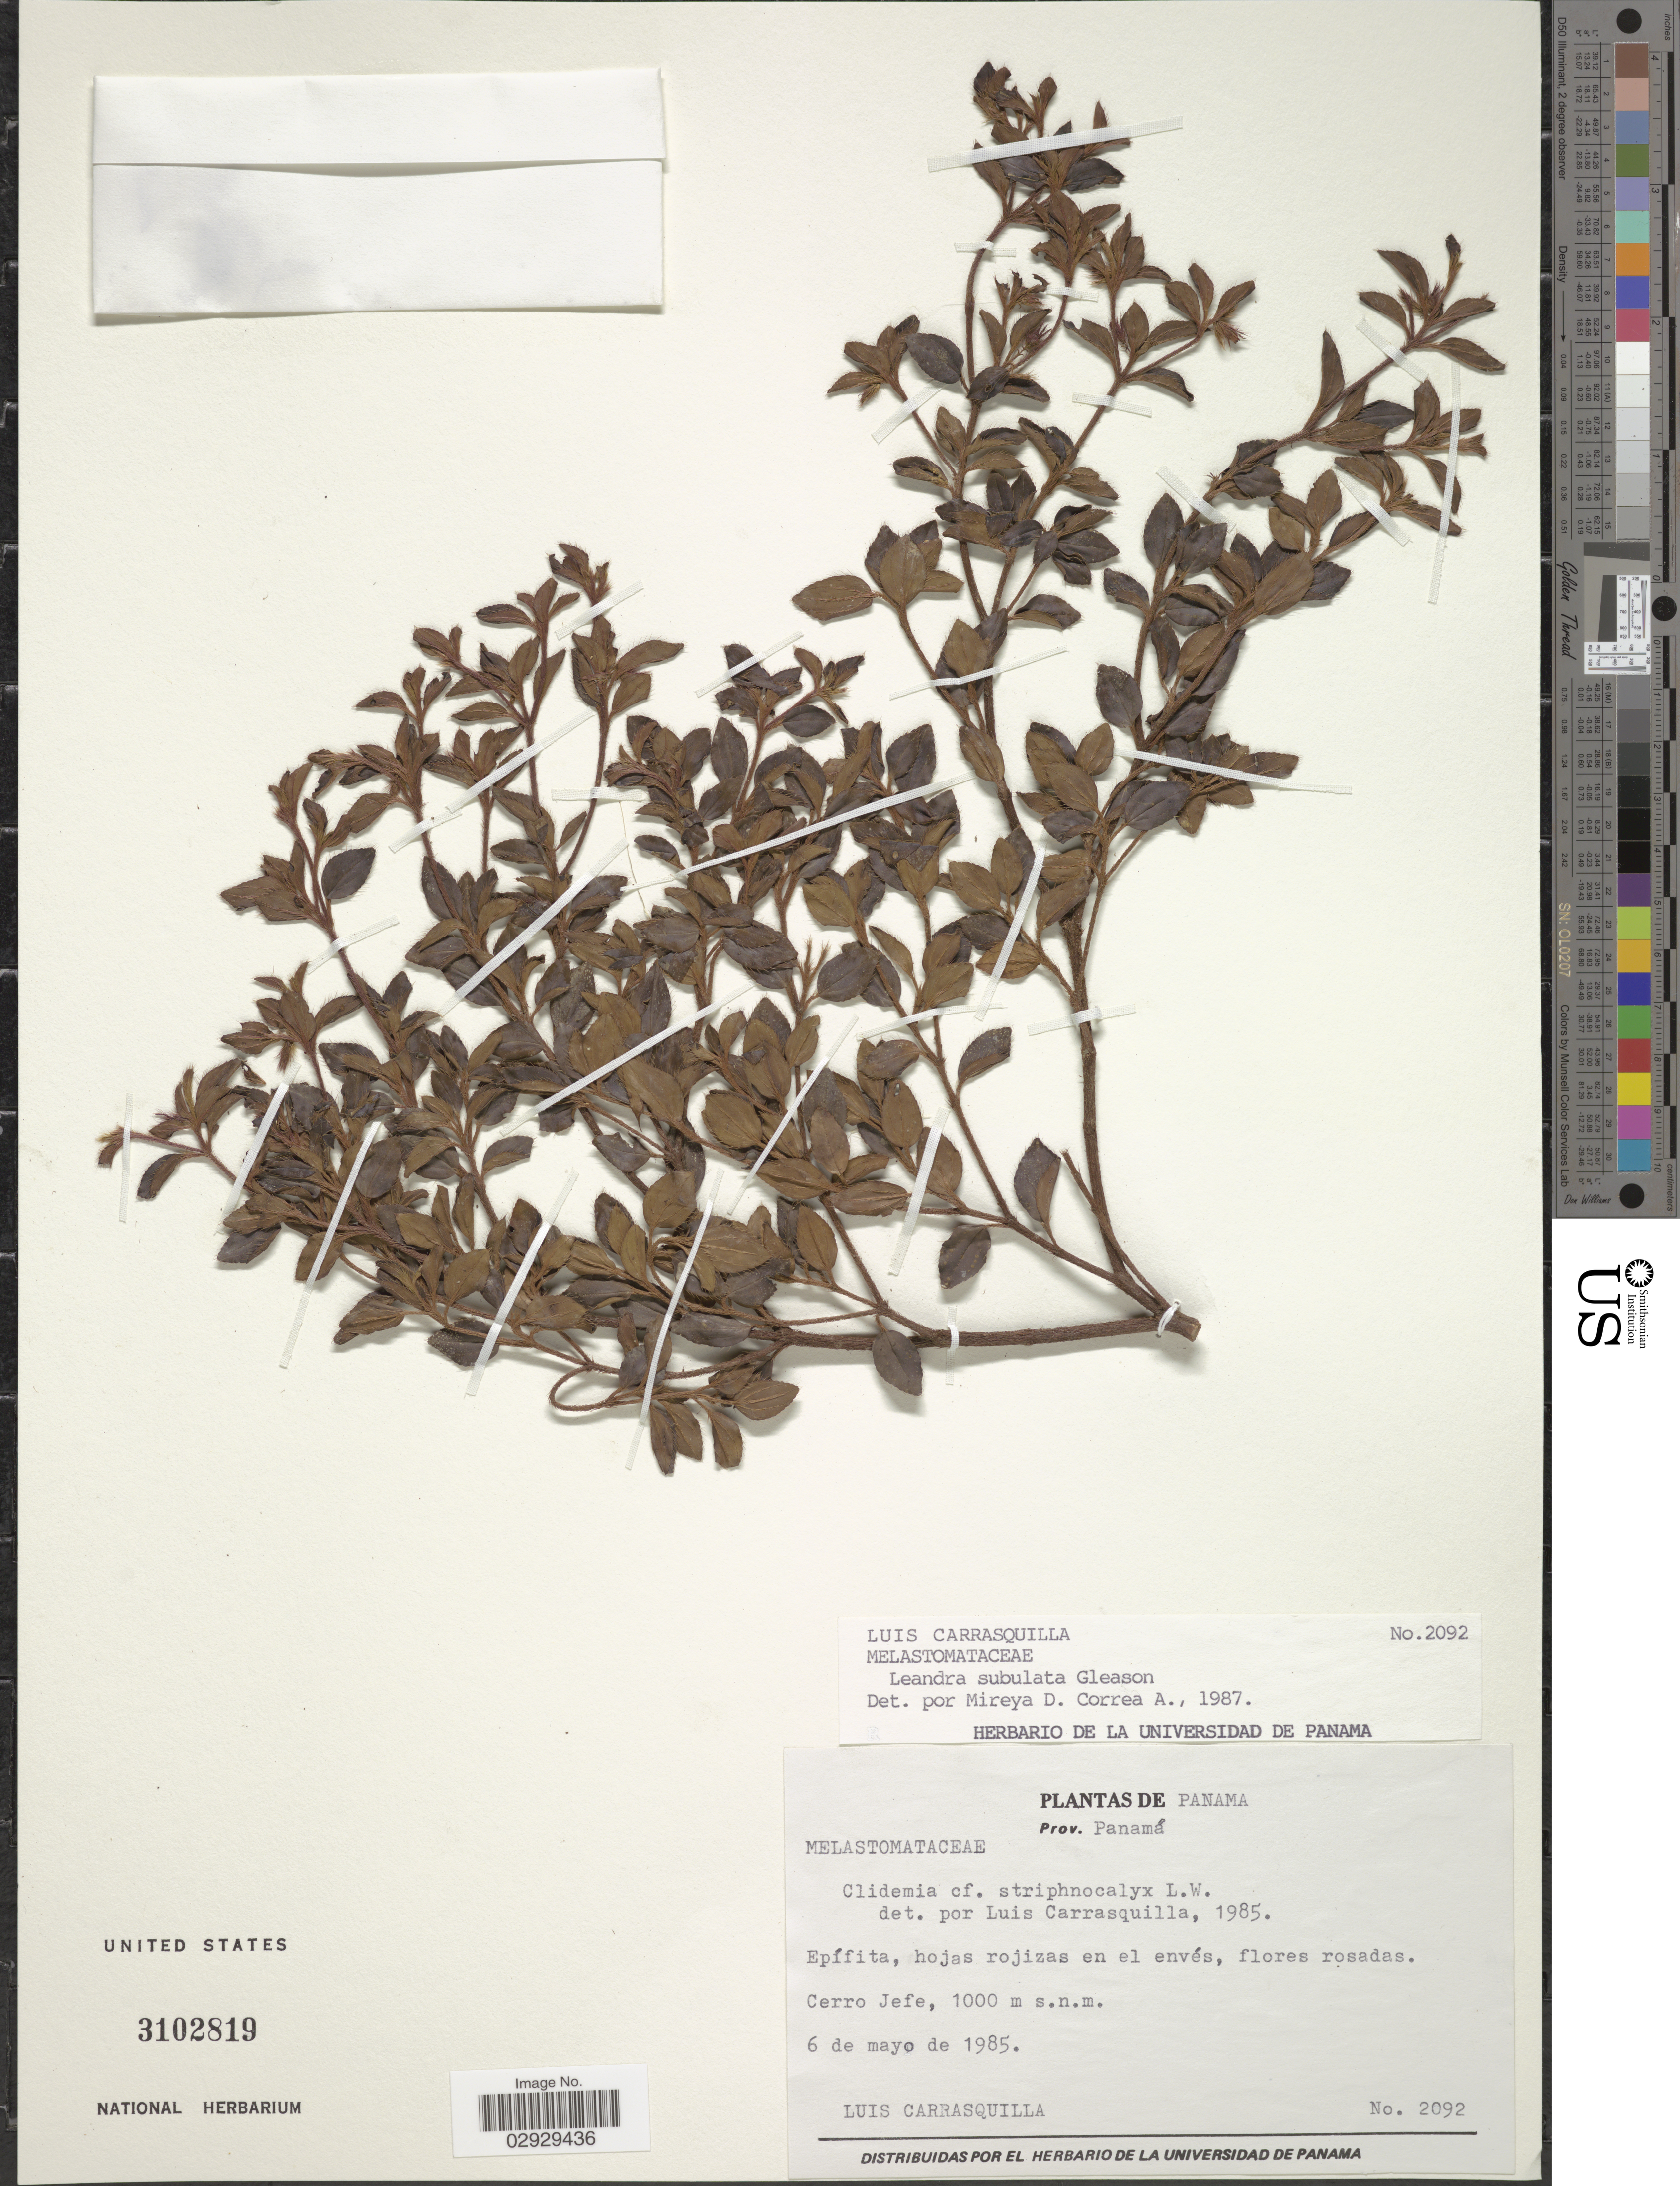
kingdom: Plantae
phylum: Tracheophyta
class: Magnoliopsida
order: Myrtales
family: Melastomataceae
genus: Leandra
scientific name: Leandra subulata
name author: Gleason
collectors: L. Carrasquilla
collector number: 2092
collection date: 1985-05-06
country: Panama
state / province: Panamá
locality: Epífita, hojas rojizas en el envés. Cerro Jefe.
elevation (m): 1000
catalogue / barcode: US 3102819